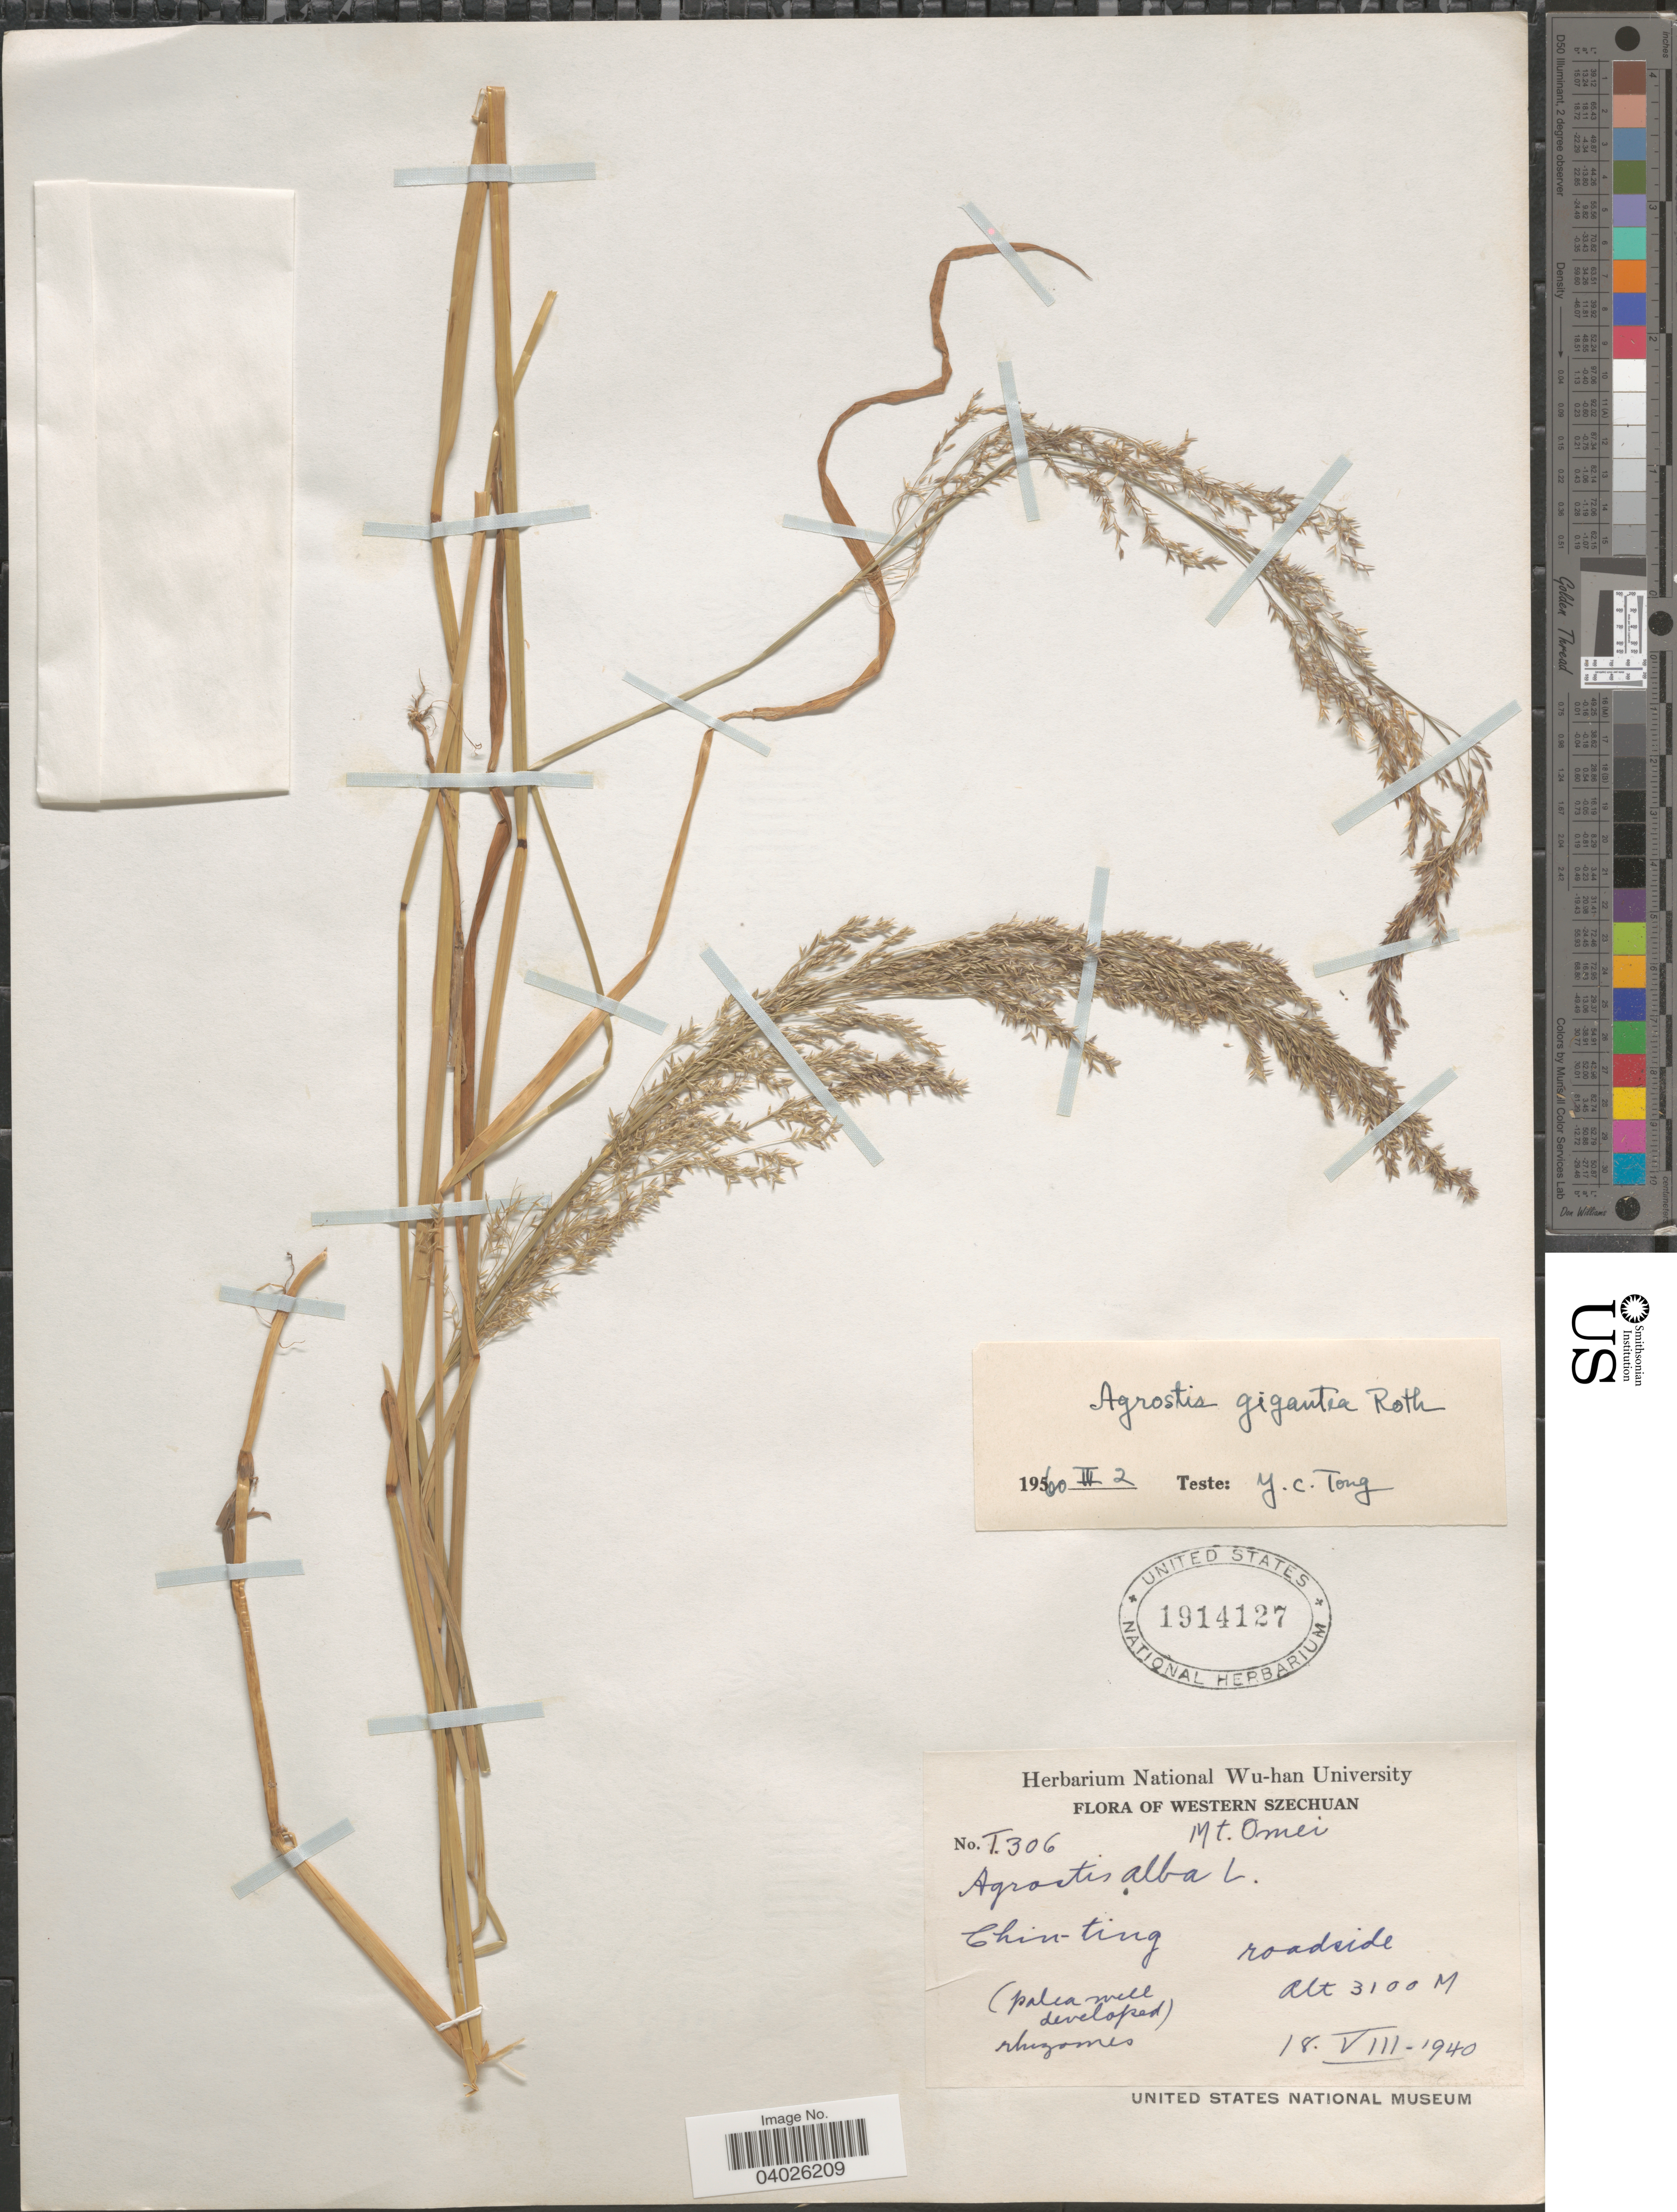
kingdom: Plantae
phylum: Tracheophyta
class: Liliopsida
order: Poales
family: Poaceae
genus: Agrostis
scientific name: Agrostis gigantea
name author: Roth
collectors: Wuhan University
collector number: T306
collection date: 1940-08-18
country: China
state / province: Sichuan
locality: Western Szechuan. Mt. Omei. Chin-ting.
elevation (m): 3100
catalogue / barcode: US 1914127